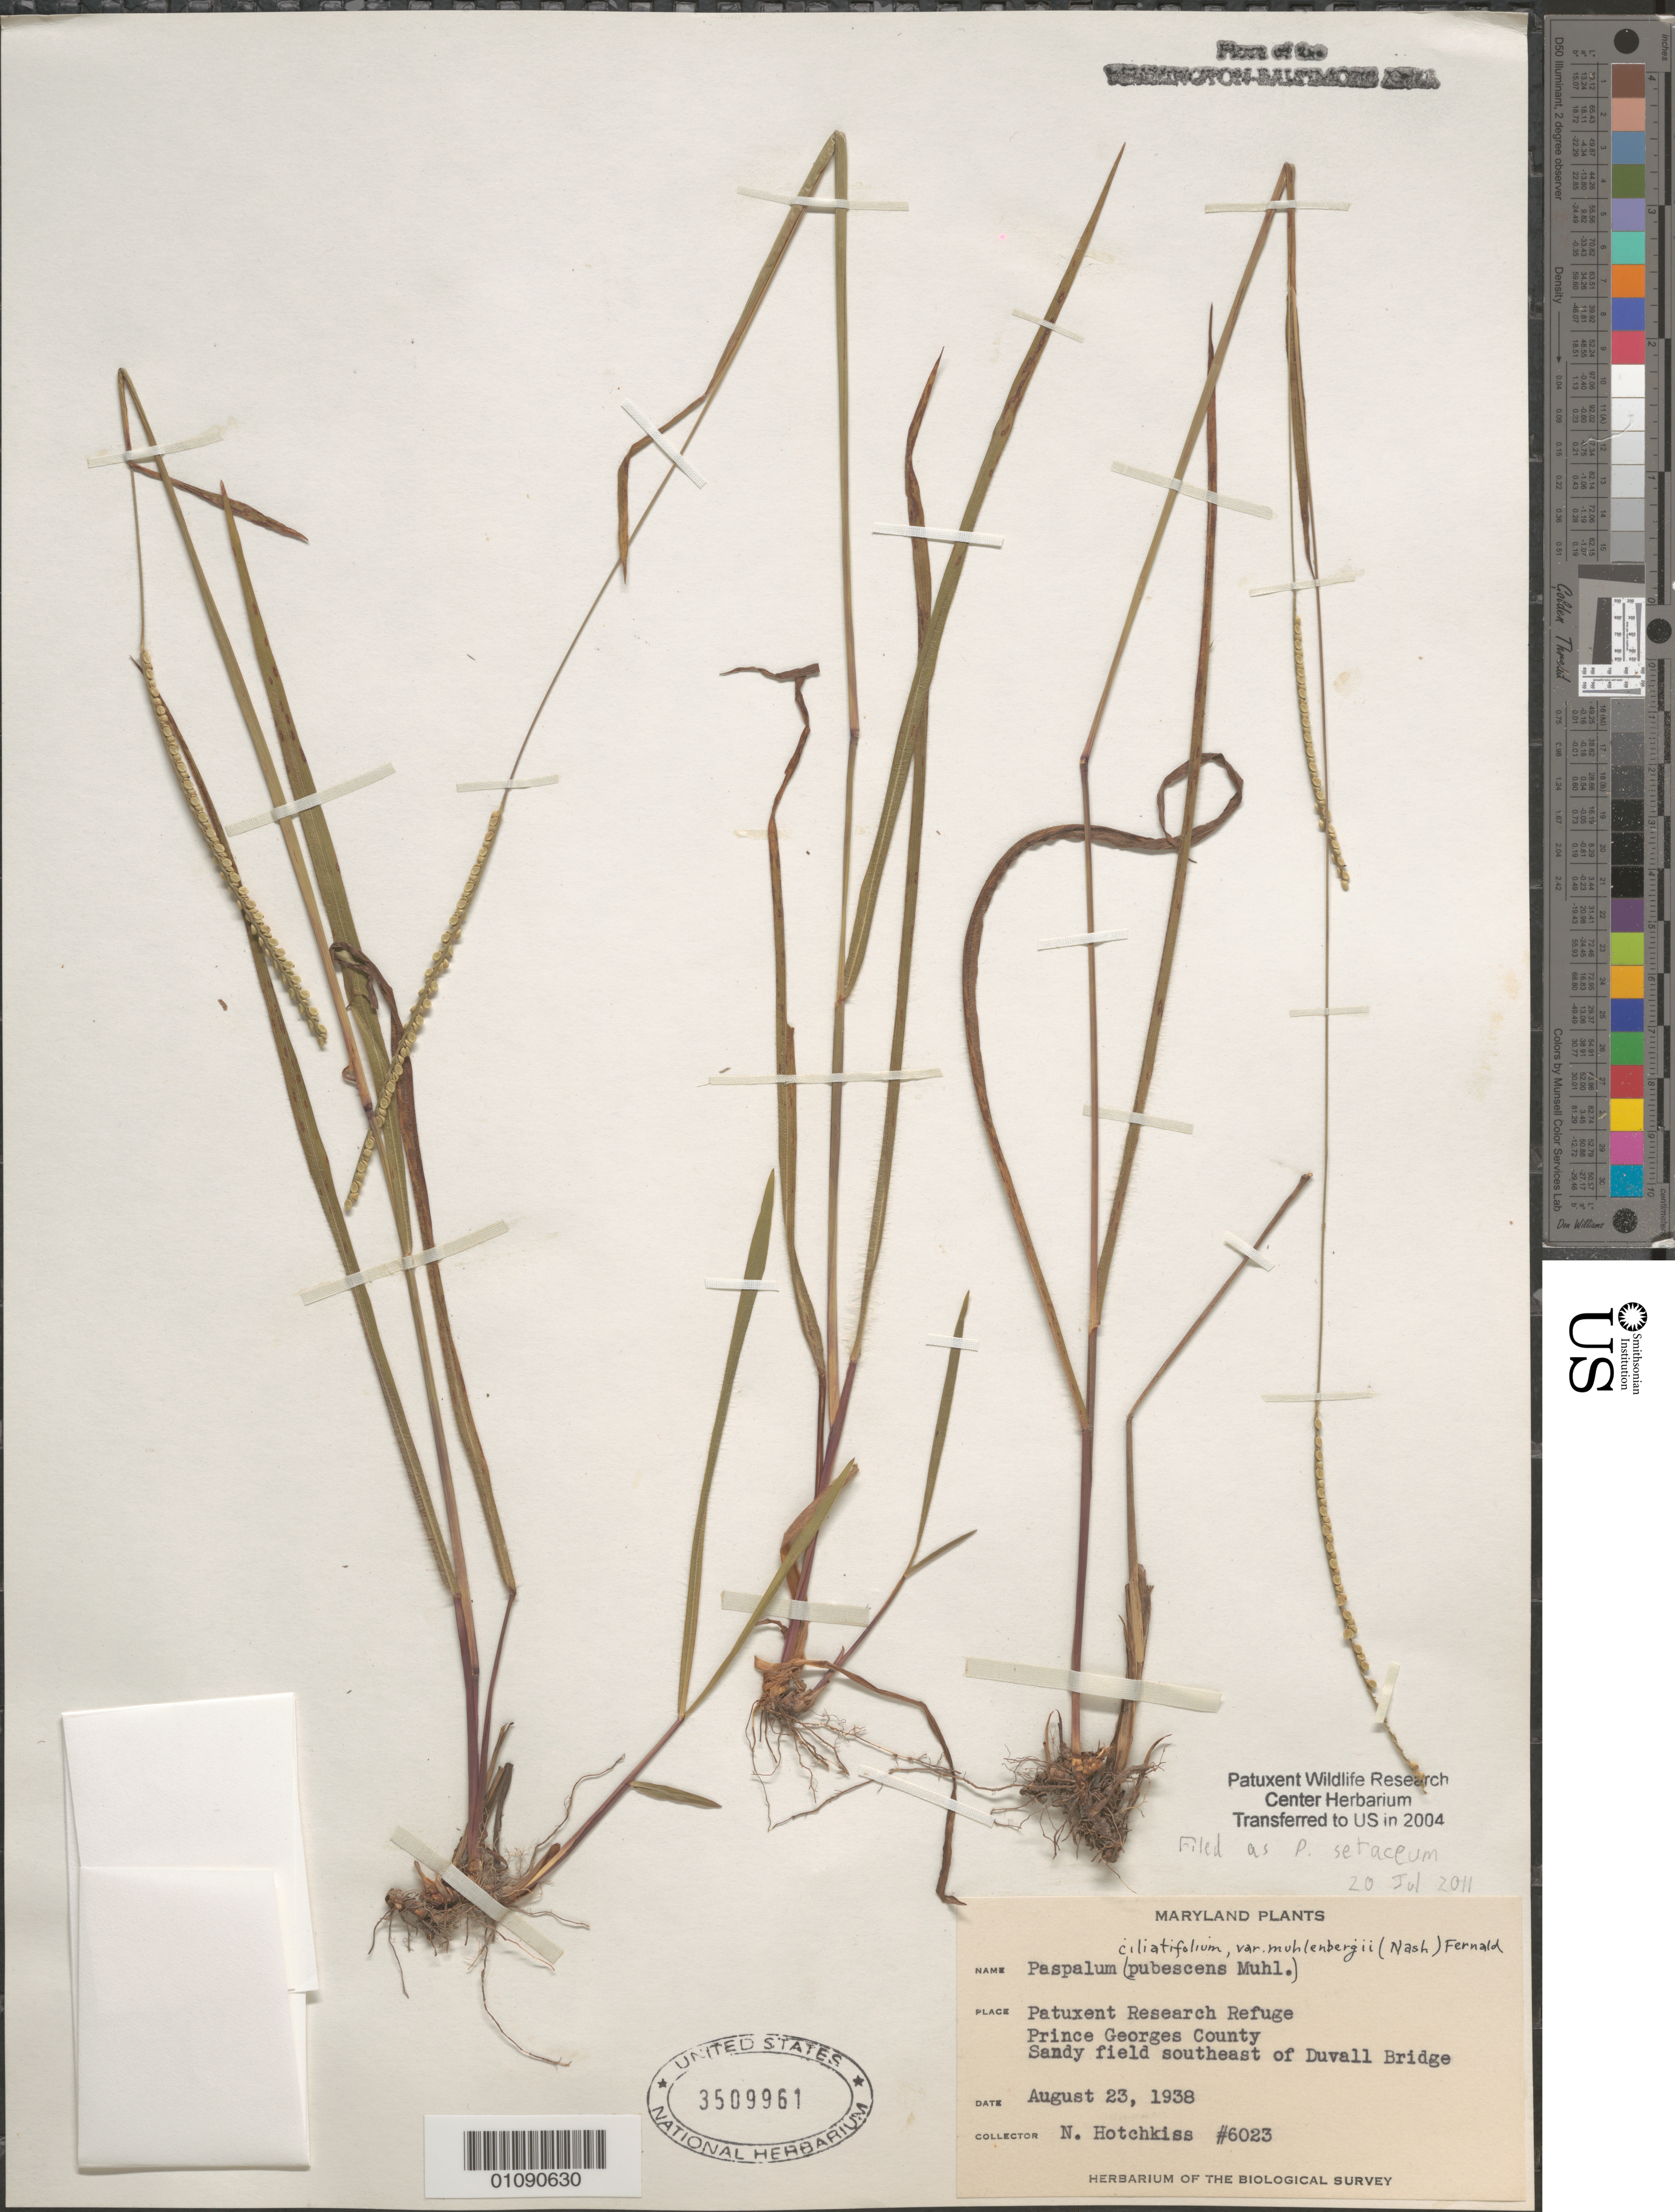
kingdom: Plantae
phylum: Tracheophyta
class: Liliopsida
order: Poales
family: Poaceae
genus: Paspalum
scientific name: Paspalum setaceum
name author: Michx.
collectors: N. Hotchkiss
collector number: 6023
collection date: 1938-08-23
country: United States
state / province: Maryland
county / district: Prince George's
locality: S.E. of Duvall Bridge. Patuxent Wildlife Refuge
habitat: Sandy field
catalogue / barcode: US 3509961